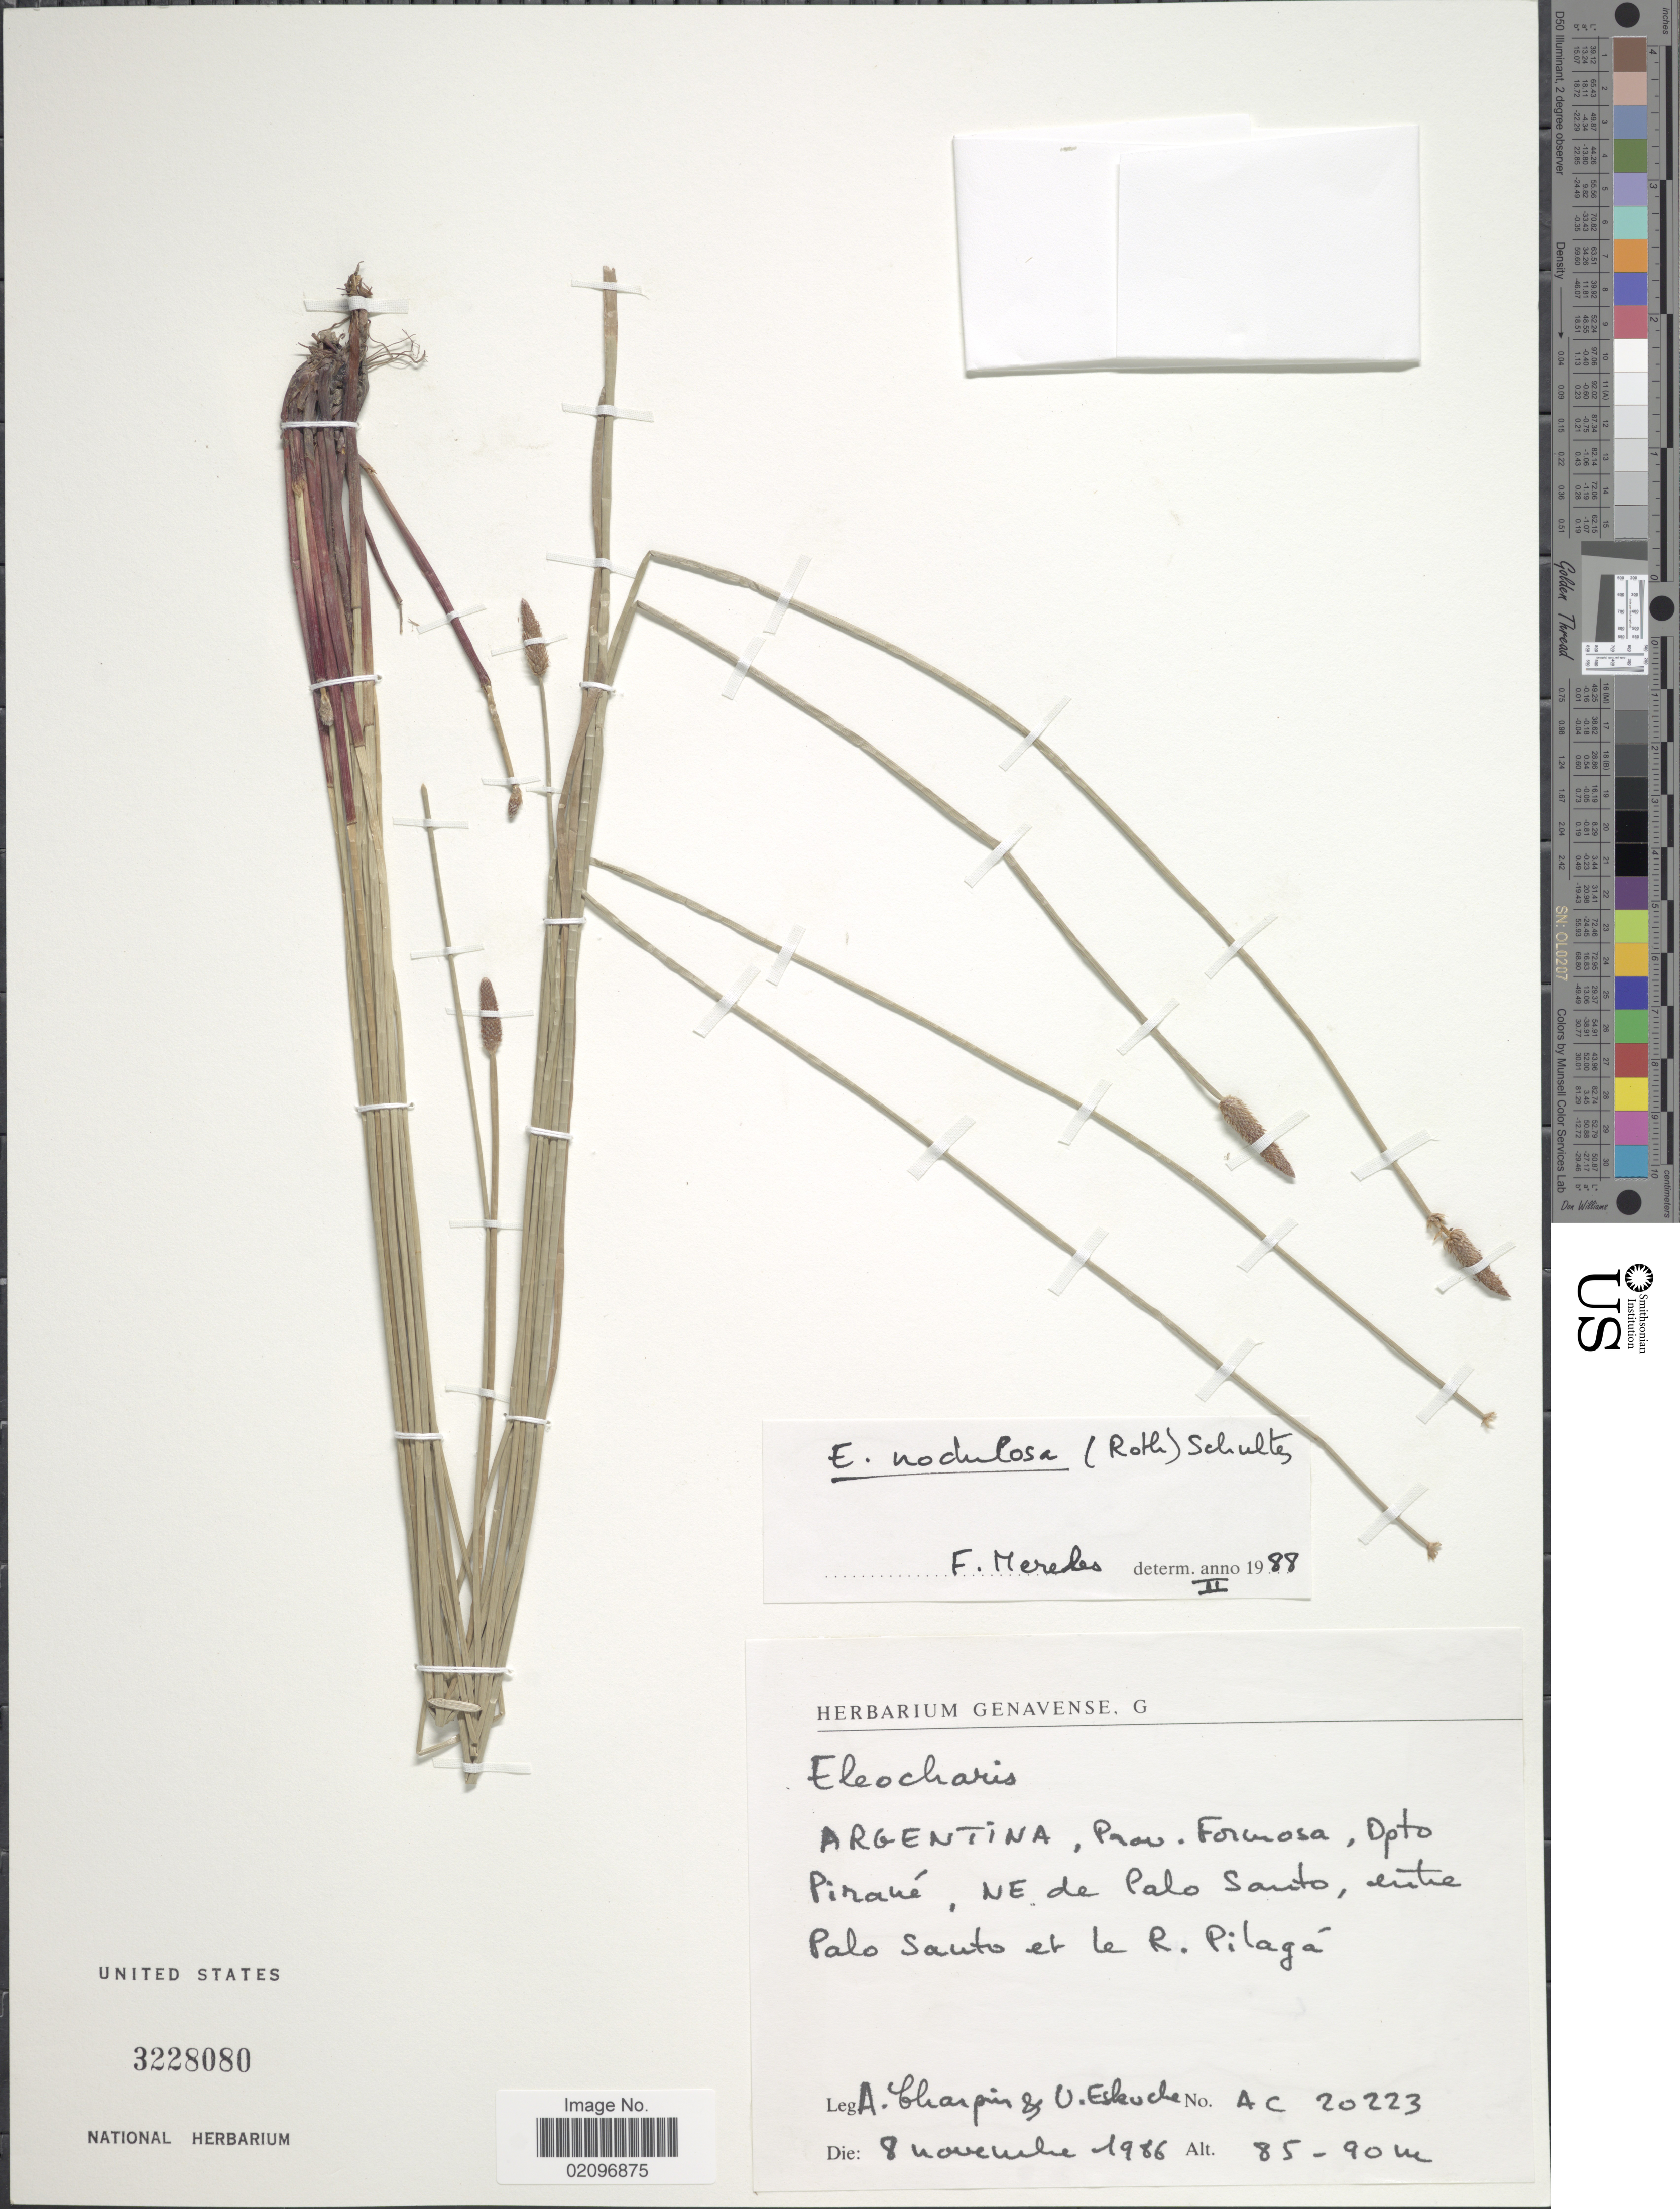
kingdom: Plantae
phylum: Tracheophyta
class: Liliopsida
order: Poales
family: Cyperaceae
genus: Eleocharis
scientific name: Eleocharis montana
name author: (Kunth) Roem. & Schult.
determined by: Strong, Mark T., (BOT), Smithsonian Institution - National Museum of Natural History (UNITED STATES)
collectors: A. Charpin & U. G. Eskuche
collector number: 20223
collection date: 1986-11-08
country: Argentina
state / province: Formosa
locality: Department Pirané, NE de Palo Santo, between Palo Santo and Le R. Pilagá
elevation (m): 85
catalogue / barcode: US 3190552